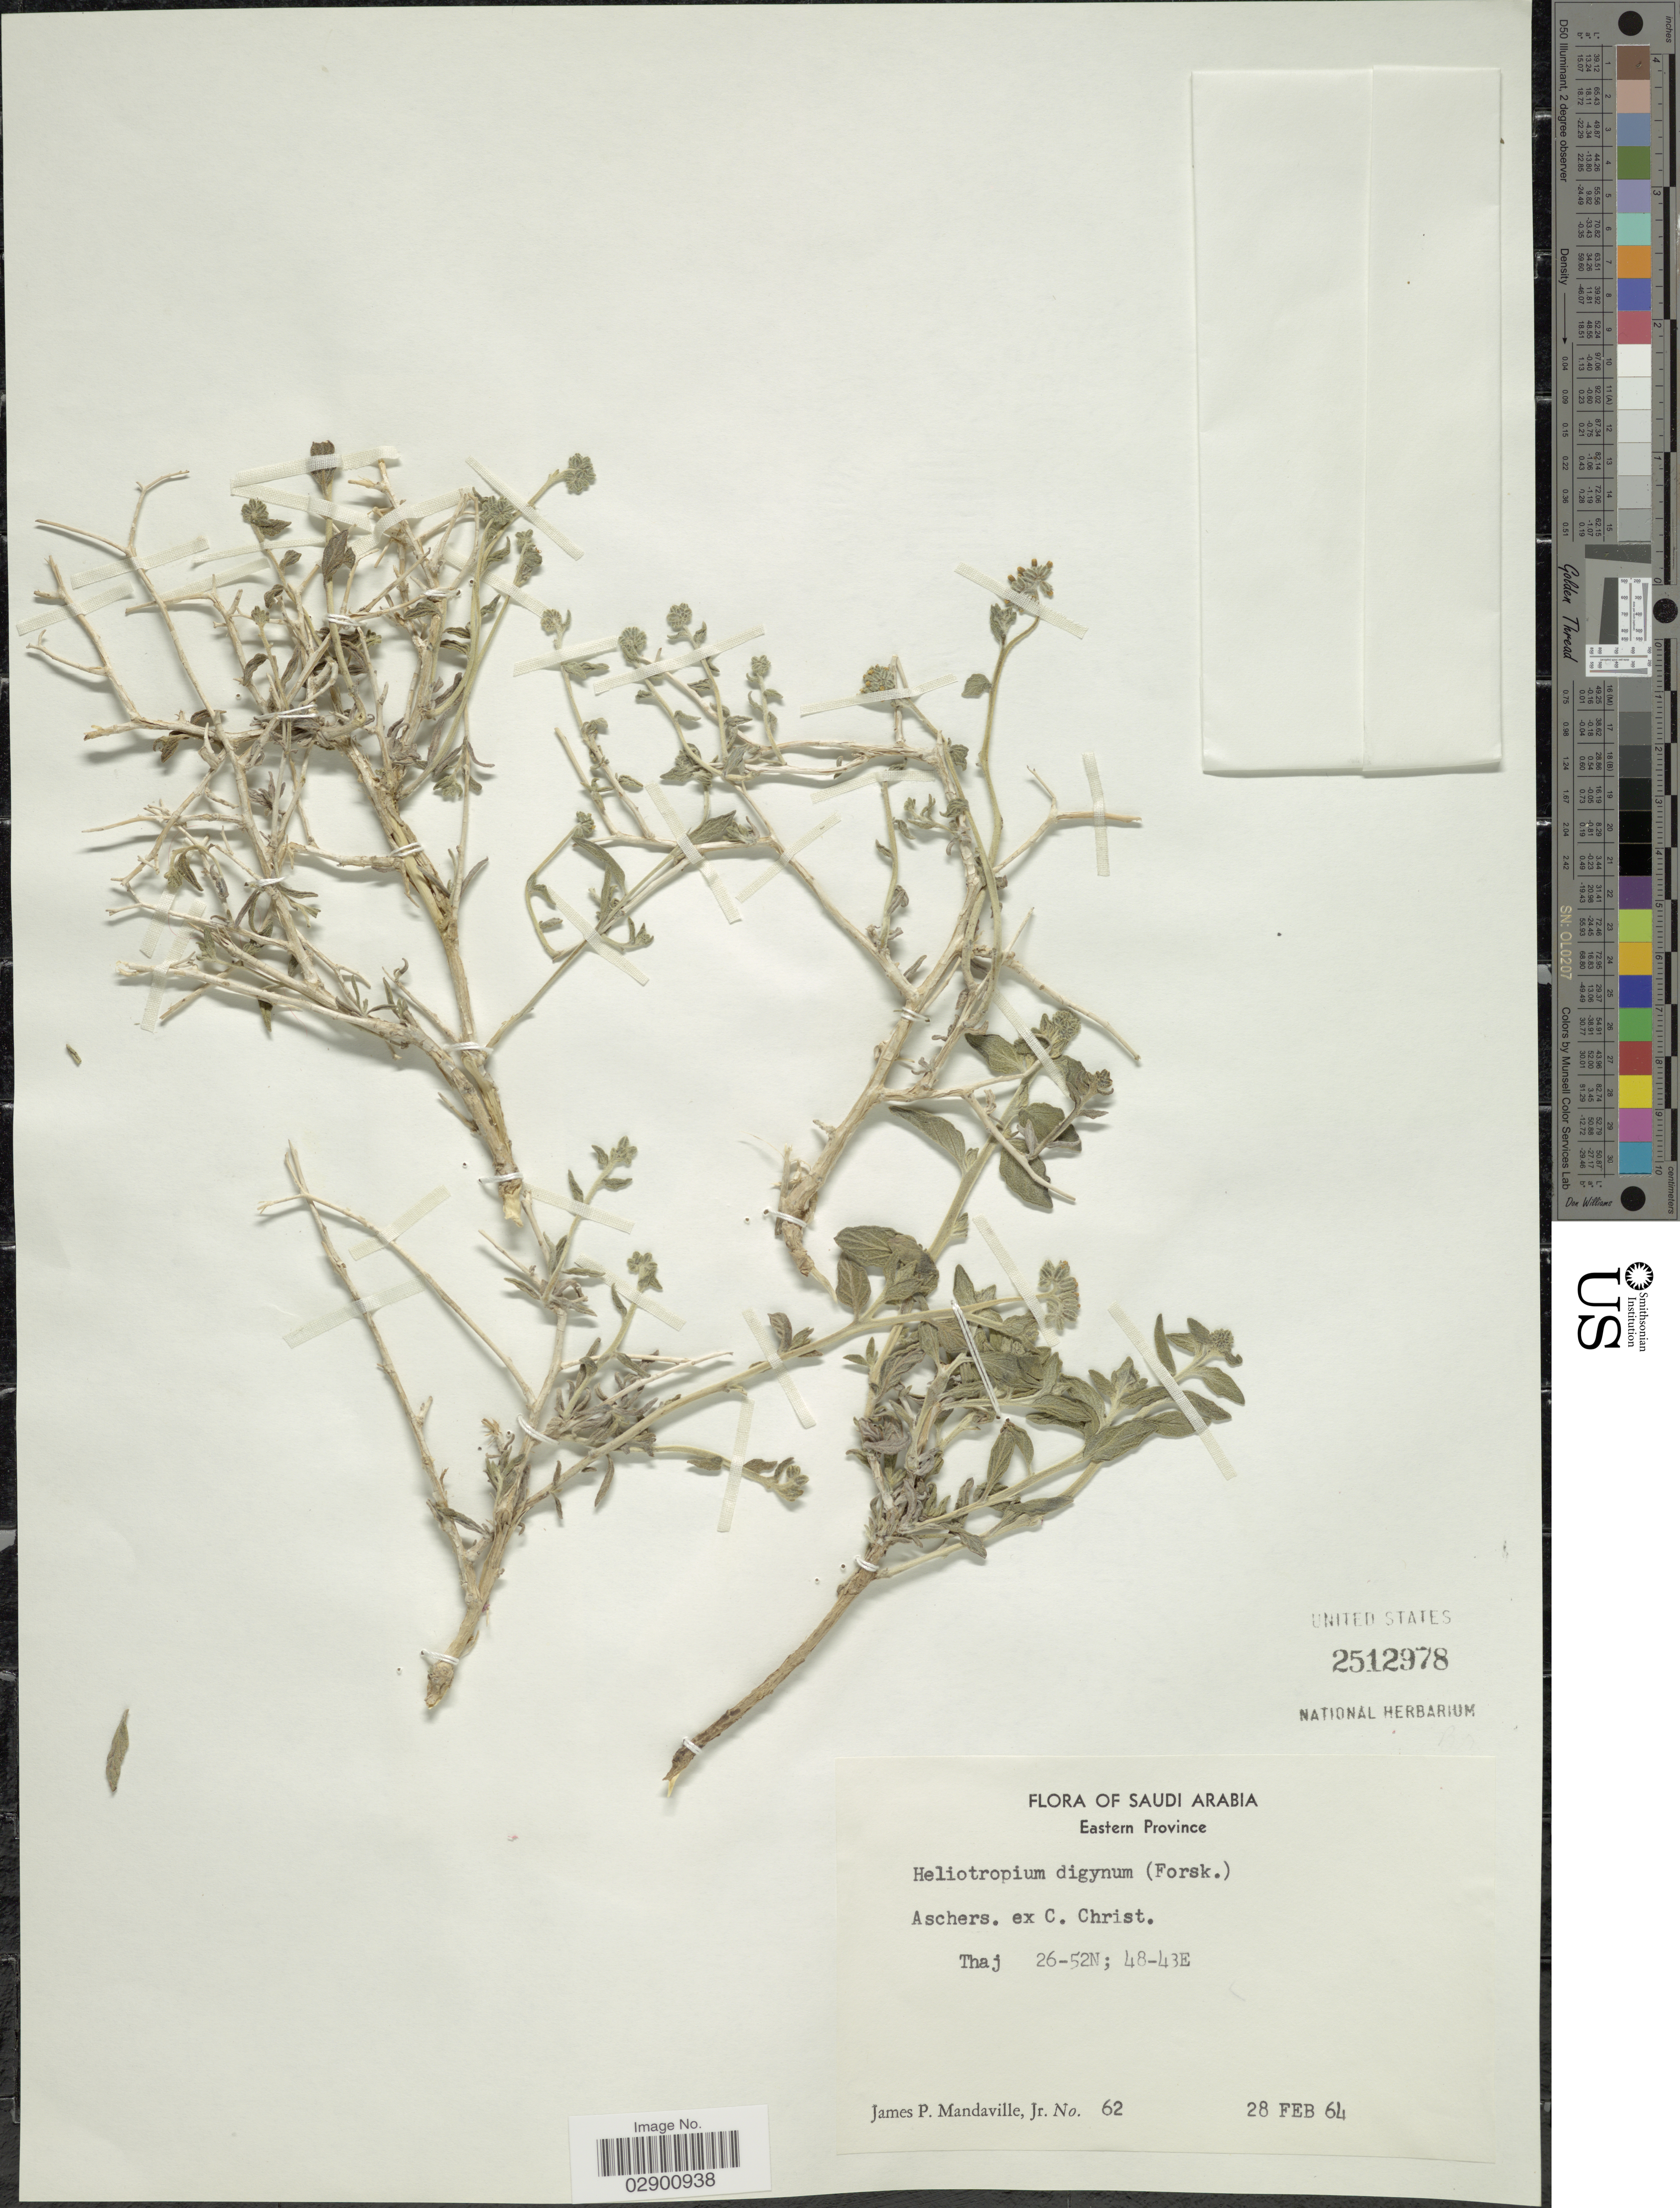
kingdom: Plantae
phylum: Tracheophyta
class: Magnoliopsida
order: Boraginales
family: Heliotropiaceae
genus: Heliotropium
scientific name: Heliotropium digynum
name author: (Forssk.) Asch. ex C. Chr.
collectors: J. Mandaville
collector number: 62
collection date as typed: Transcribed d/m/y: 28/2/64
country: Saudi Arabia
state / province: Ash Sharqiyah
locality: Saudi Arabia. Eastern Province. Thaj.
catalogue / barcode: US 2512978